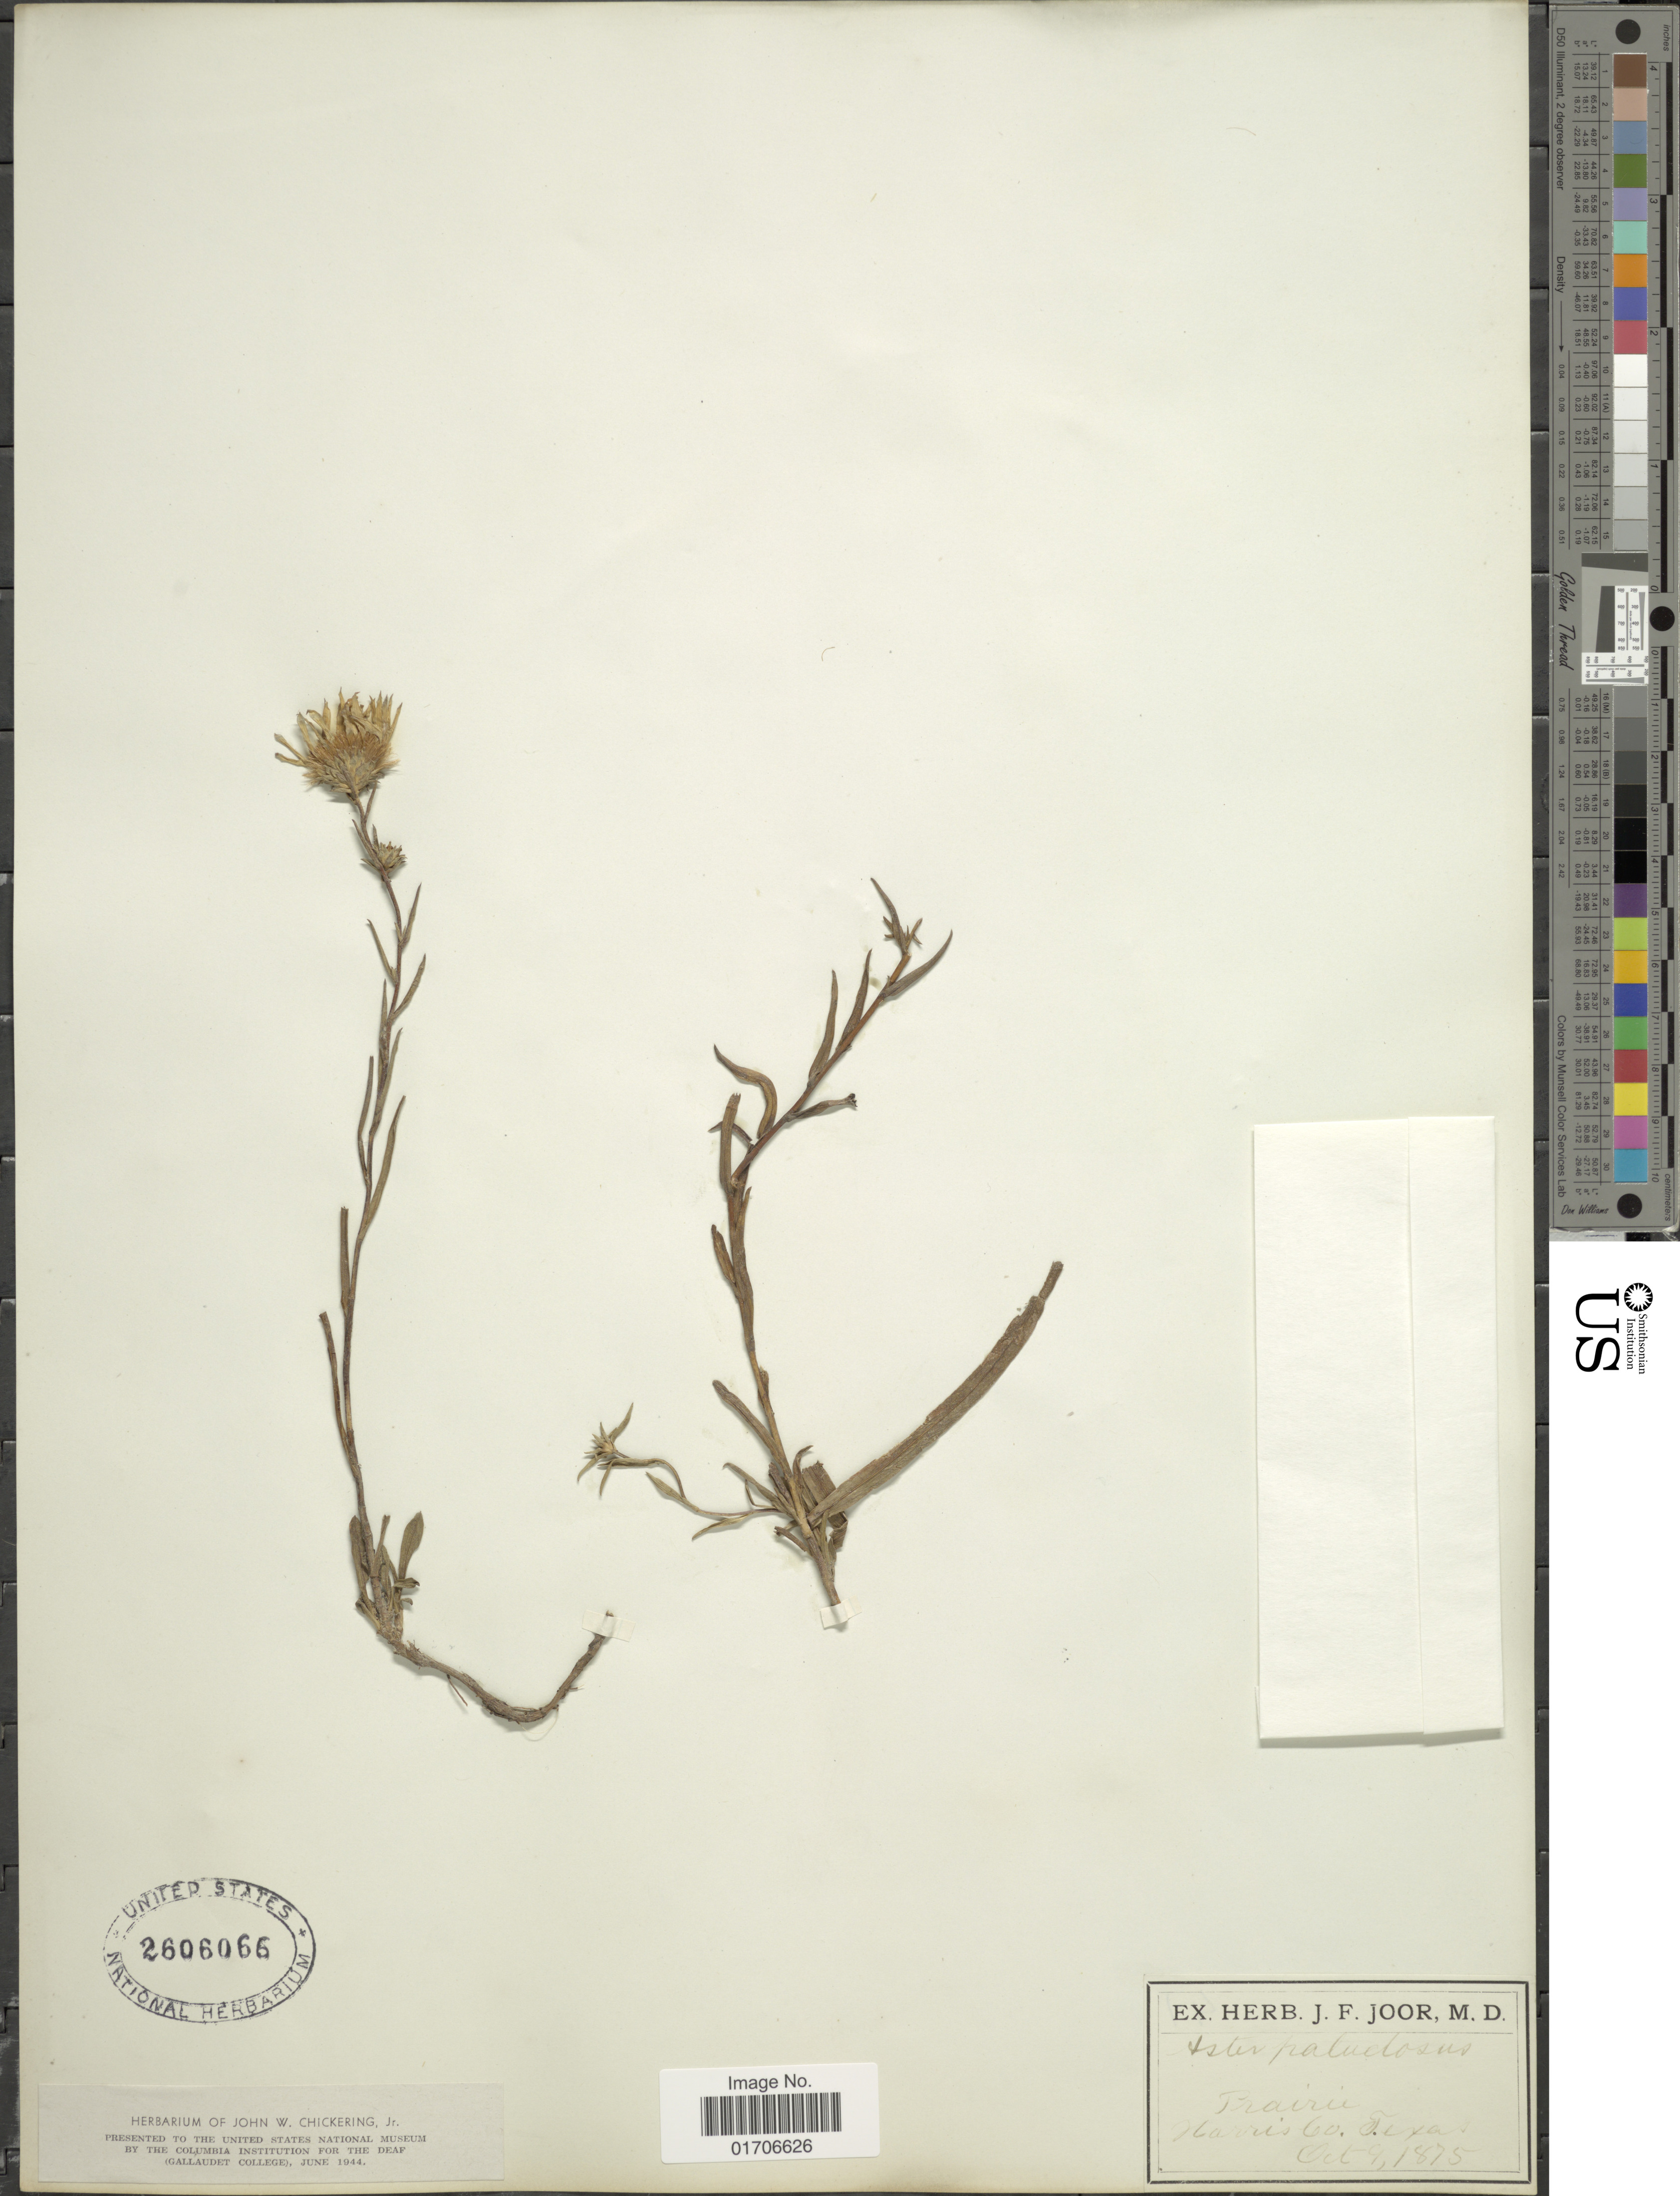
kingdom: Plantae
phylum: Tracheophyta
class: Magnoliopsida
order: Asterales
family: Asteraceae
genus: Eurybia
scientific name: Eurybia paludosa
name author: (Aiton) G.L. Nesom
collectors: ex herb. J.F. Joor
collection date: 1875-10-09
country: United States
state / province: Texas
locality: Prairie. Harris Co. Texas.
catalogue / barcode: US 2606066